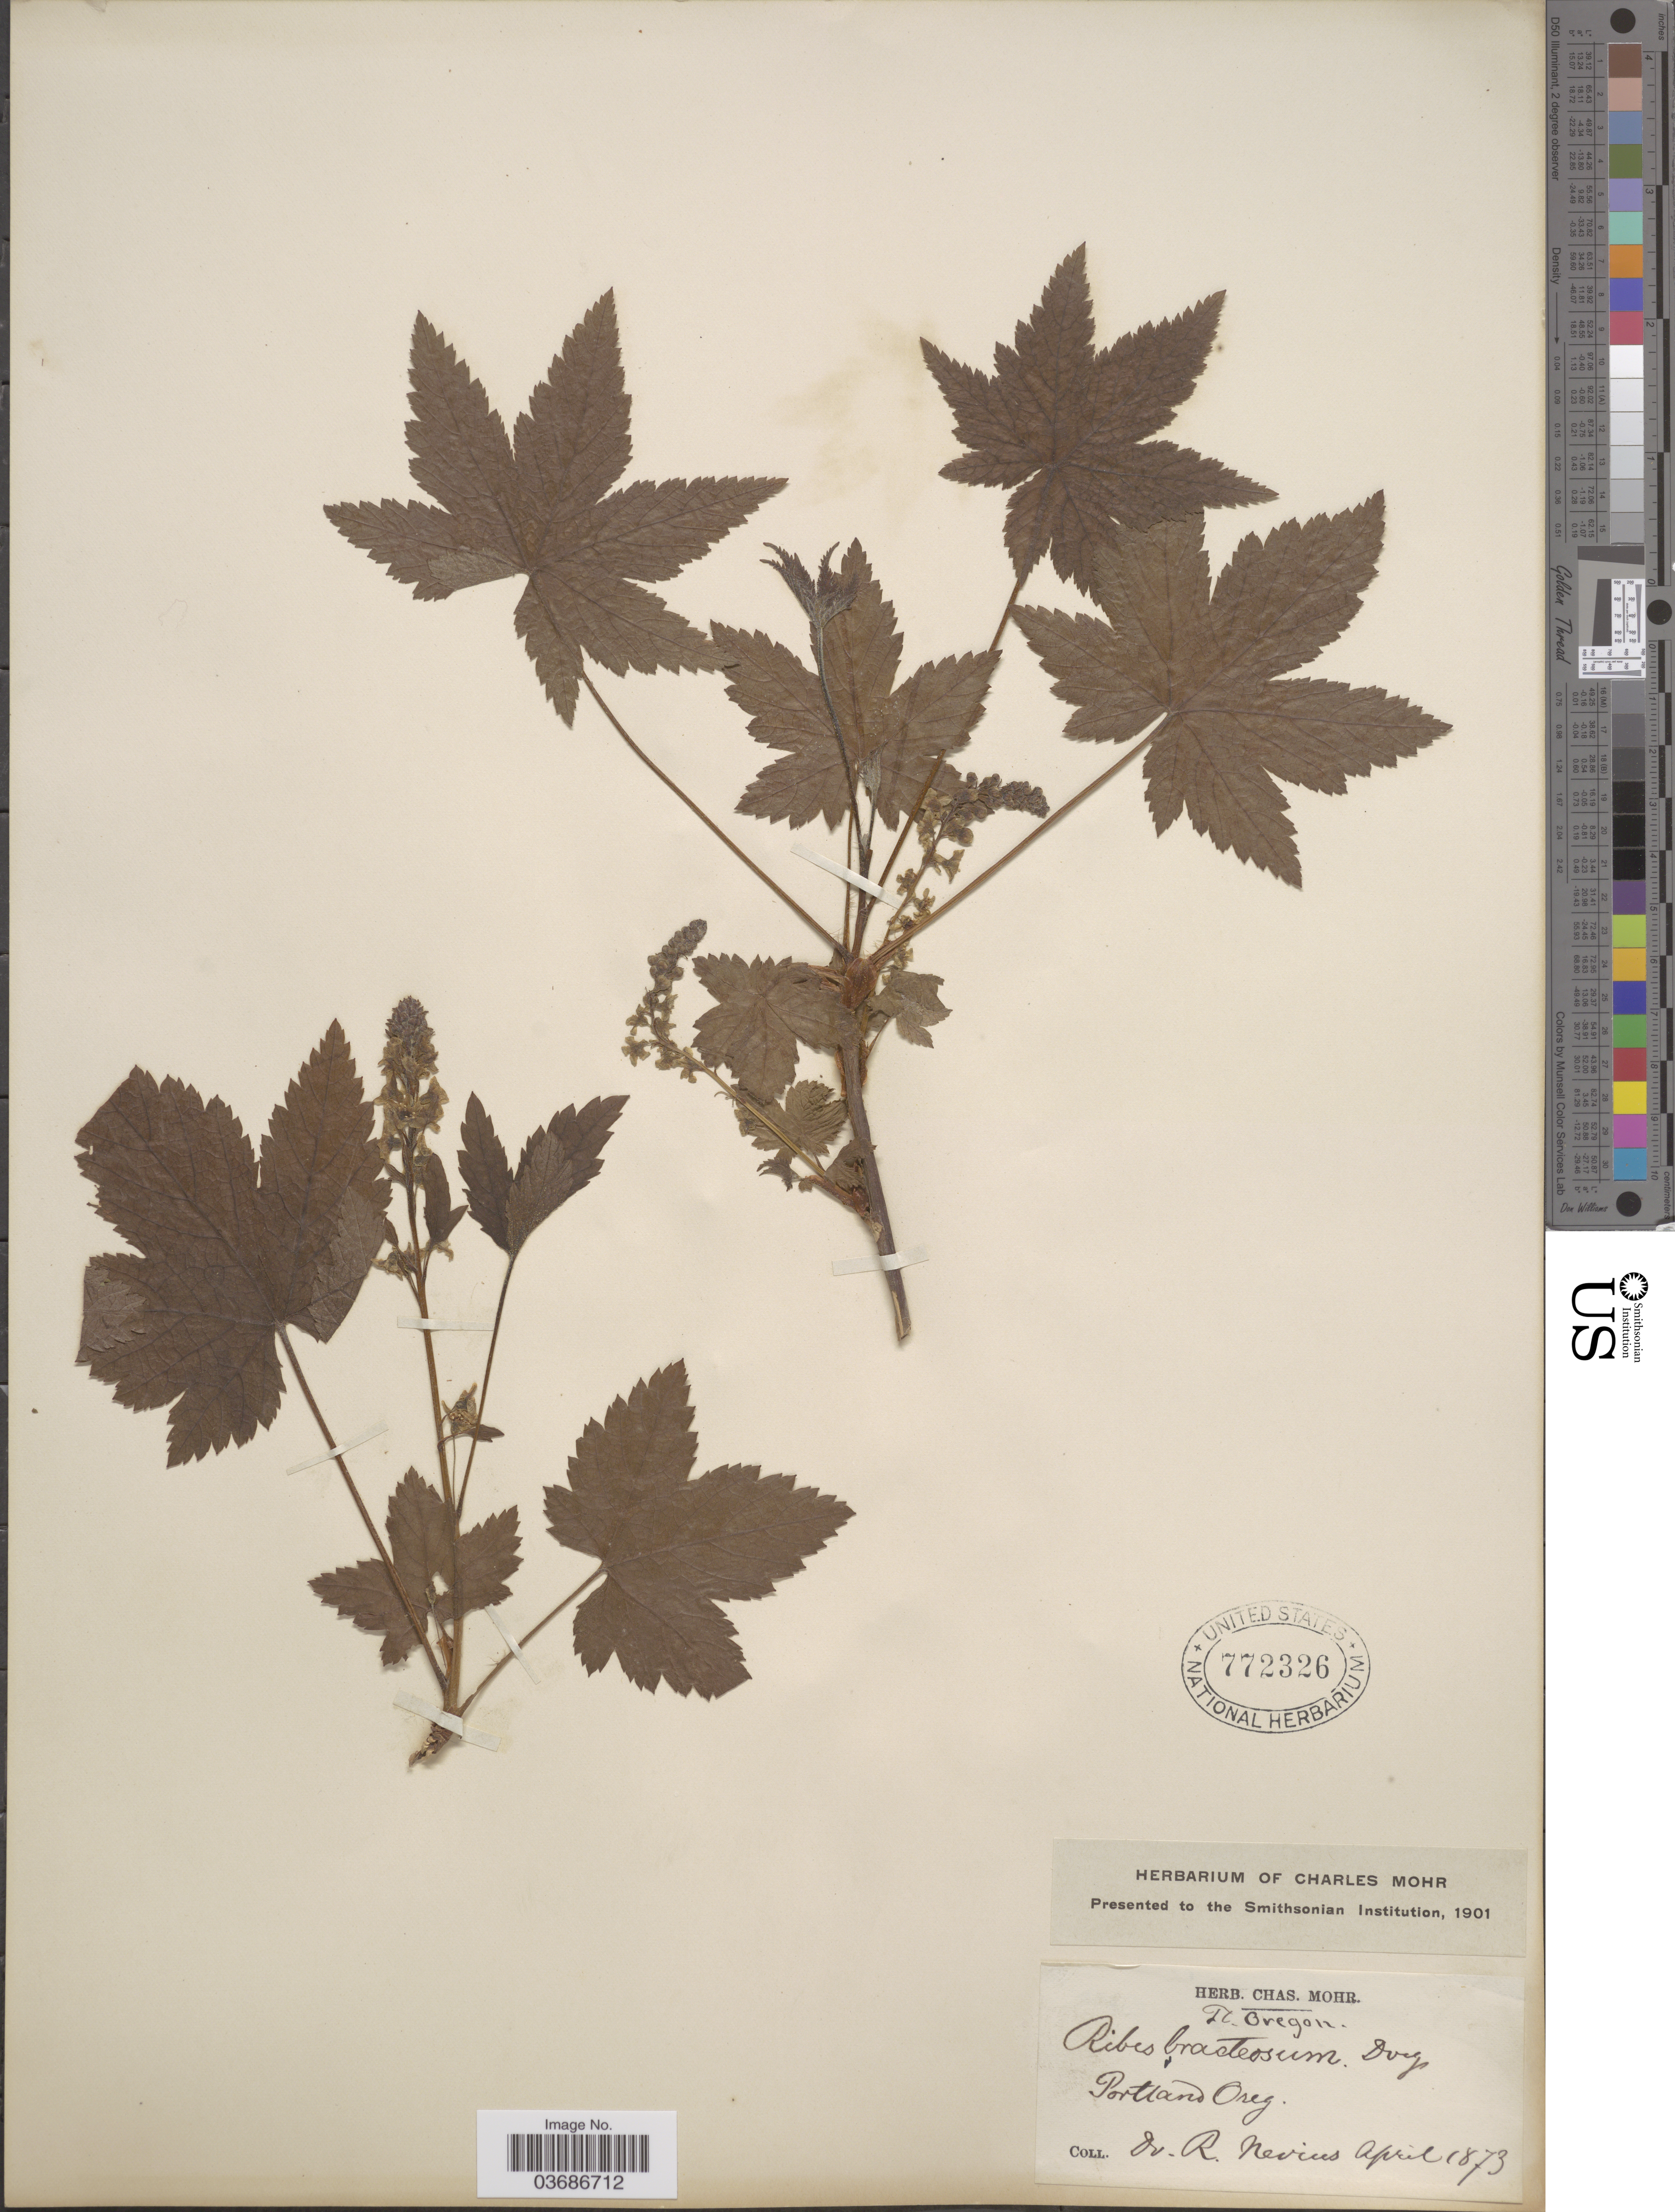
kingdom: Plantae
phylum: Tracheophyta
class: Magnoliopsida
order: Saxifragales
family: Grossulariaceae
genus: Ribes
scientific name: Ribes bracteosum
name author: Douglas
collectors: R. Nevius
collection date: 1873-04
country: United States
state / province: Oregon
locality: Portland.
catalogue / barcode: US 772326